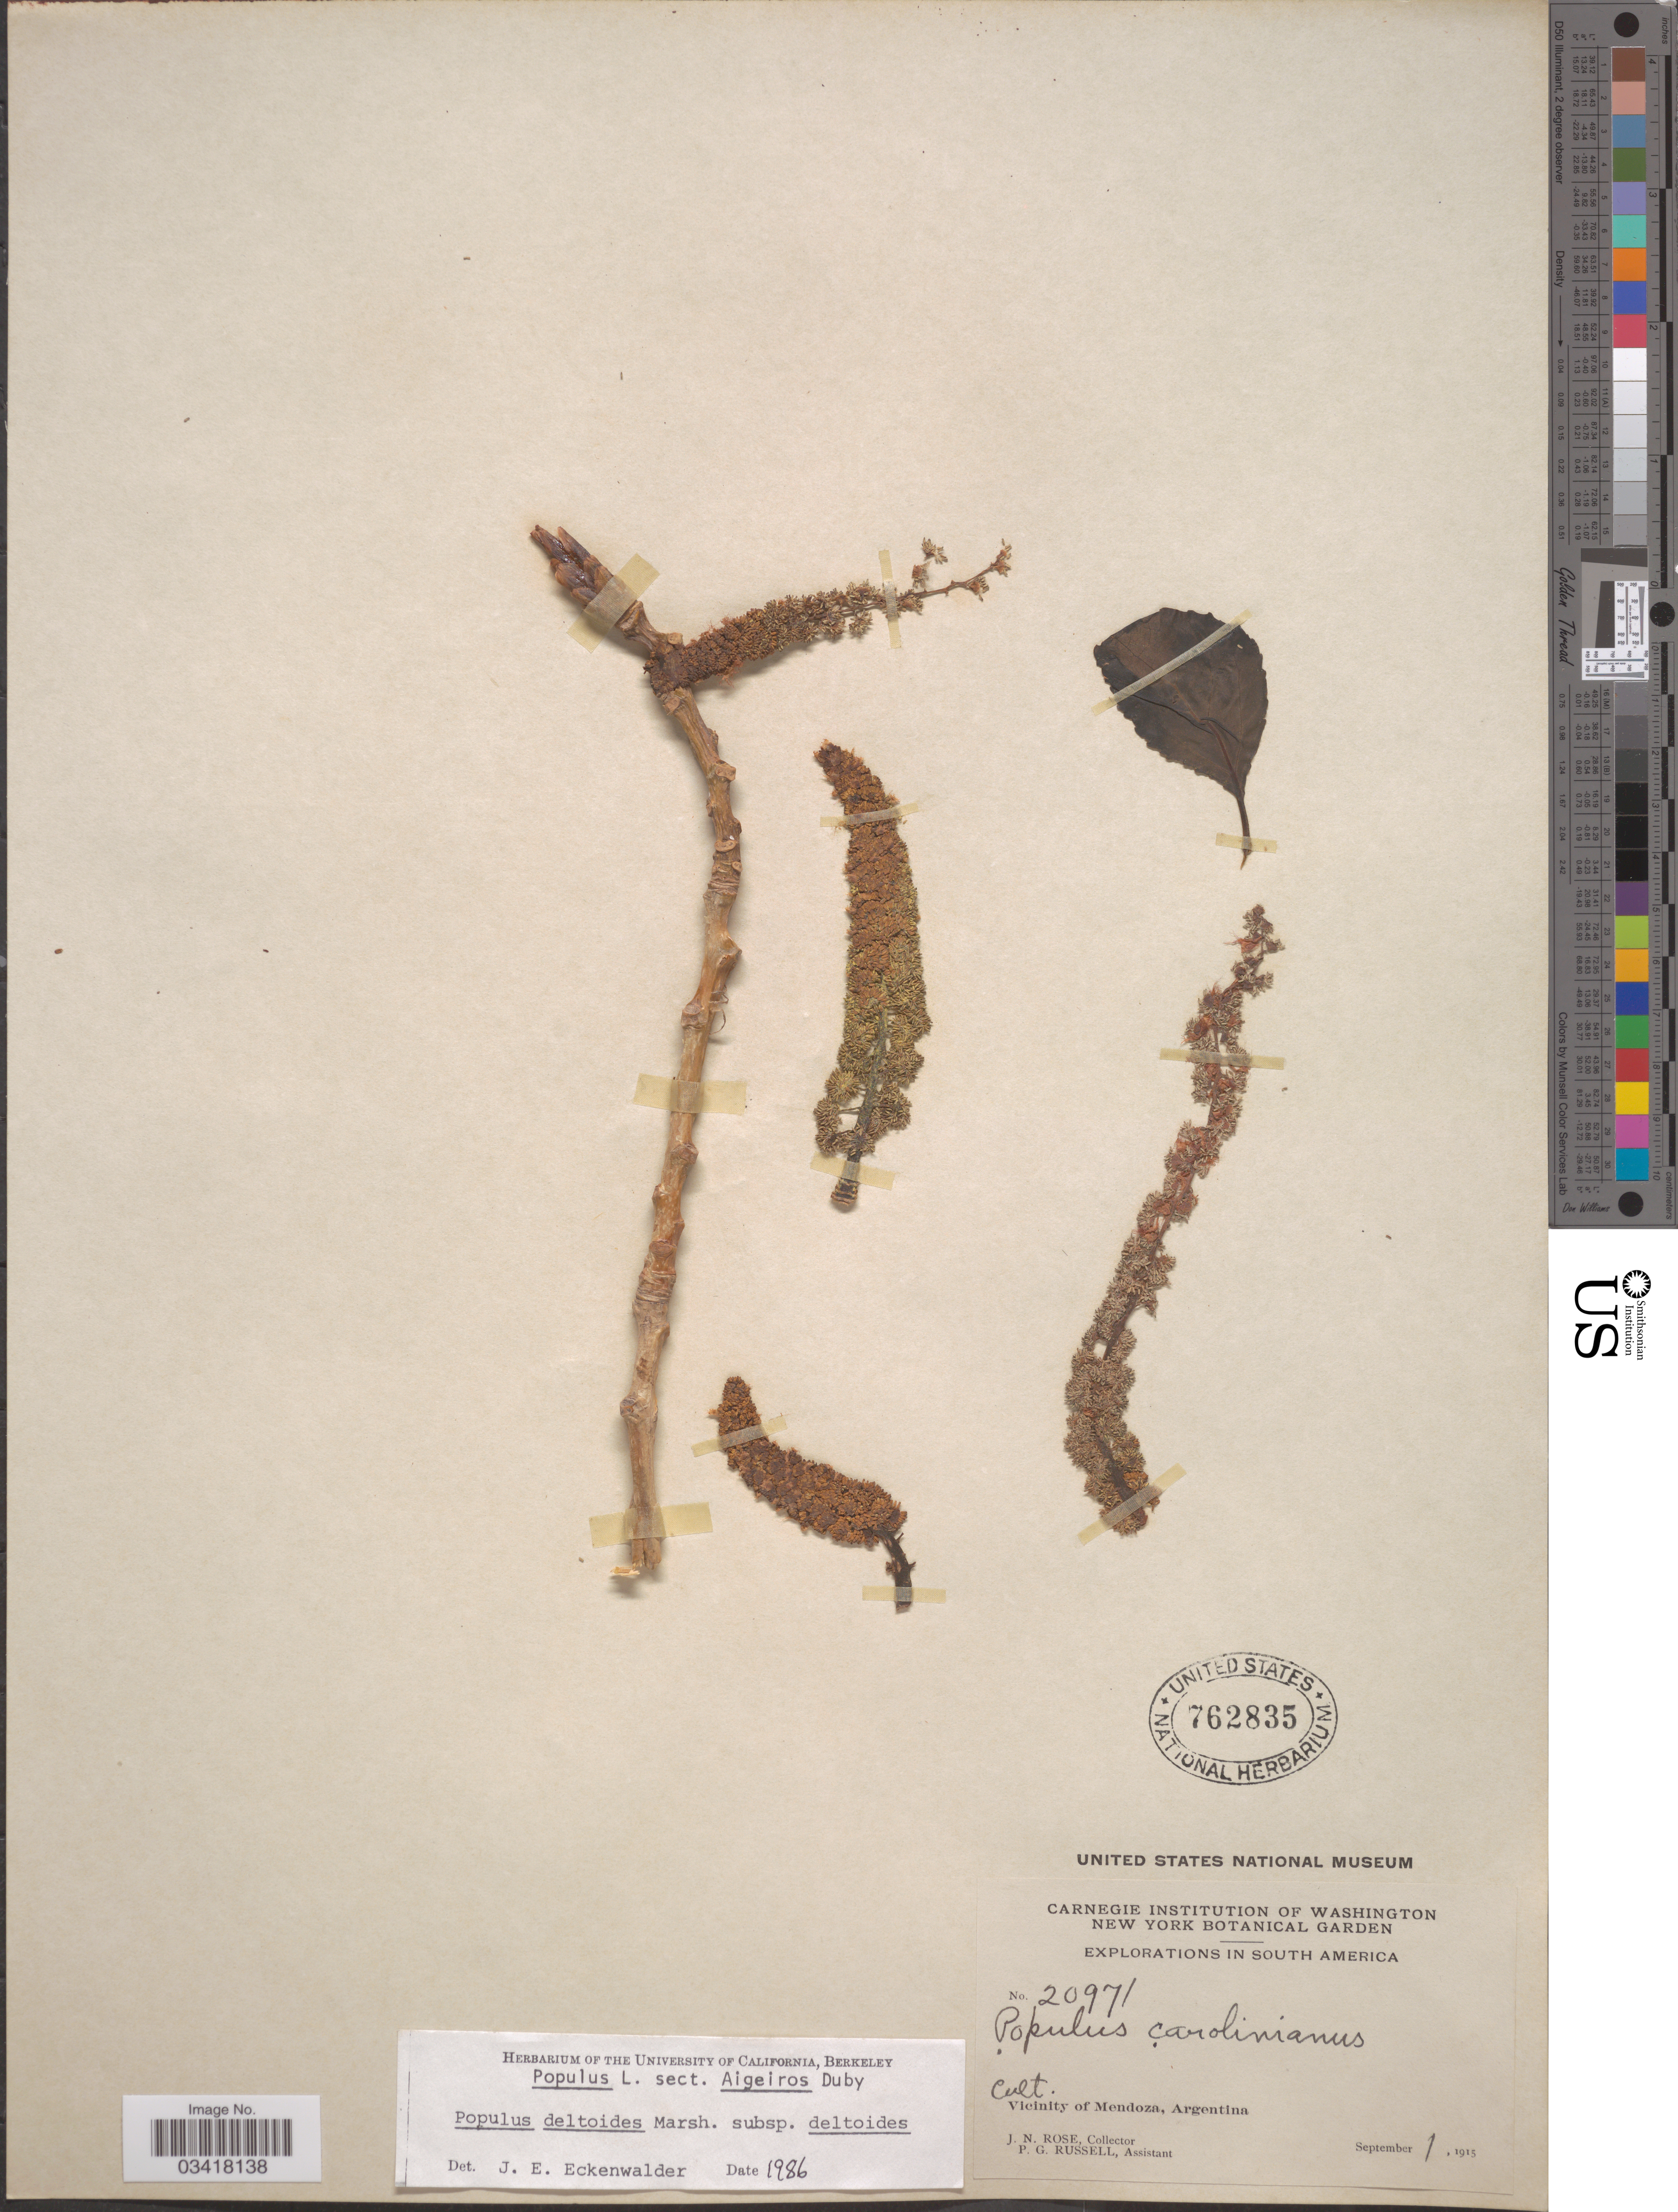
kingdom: Plantae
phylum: Tracheophyta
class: Magnoliopsida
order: Malpighiales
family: Salicaceae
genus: Populus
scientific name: Populus deltoides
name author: W. Bartram ex Marshall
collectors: J. N. Rose & P. G. Russell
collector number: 20971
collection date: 1915-09-01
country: Argentina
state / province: Mendoza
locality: Vicinity of Mendoza.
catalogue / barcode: US 762835